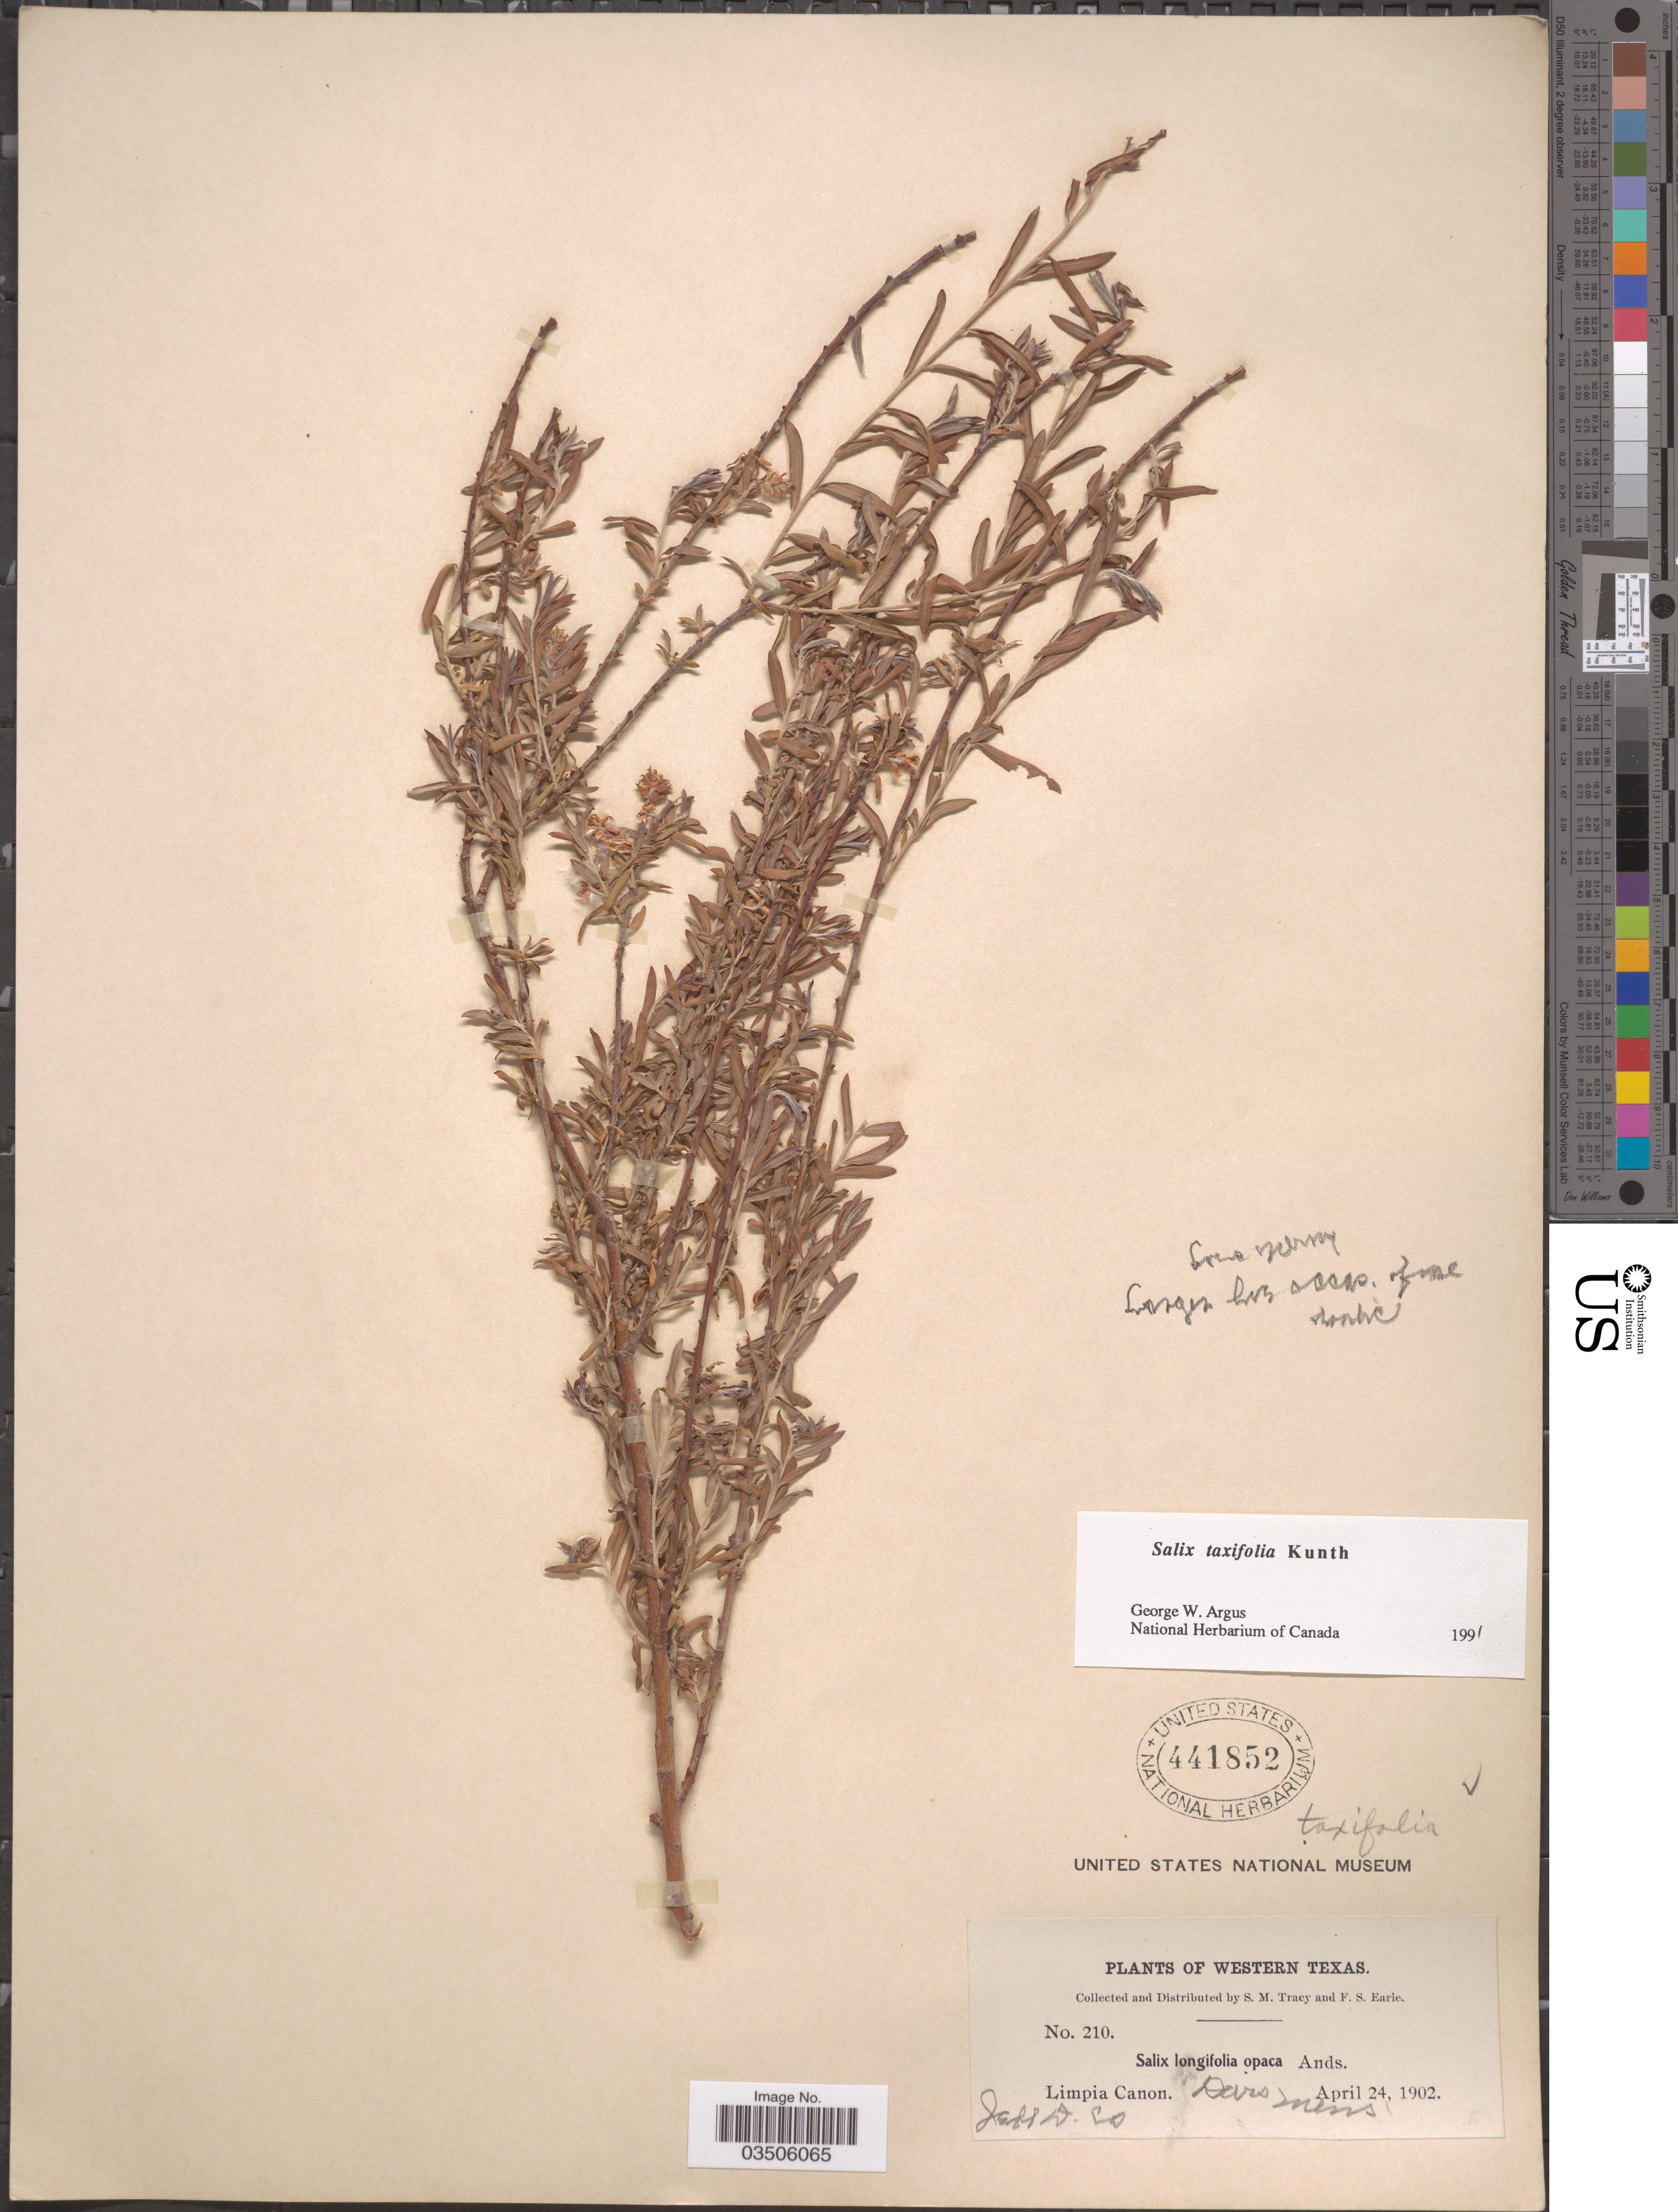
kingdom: Plantae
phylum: Tracheophyta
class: Magnoliopsida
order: Malpighiales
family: Salicaceae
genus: Salix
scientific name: Salix taxifolia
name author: Kunth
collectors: S. M. Tracy & F. S. Earle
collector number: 210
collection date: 1902-04-24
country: United States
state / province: Texas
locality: Western Texas. Limpia Canon. Jeff D. Co.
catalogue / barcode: US 441852